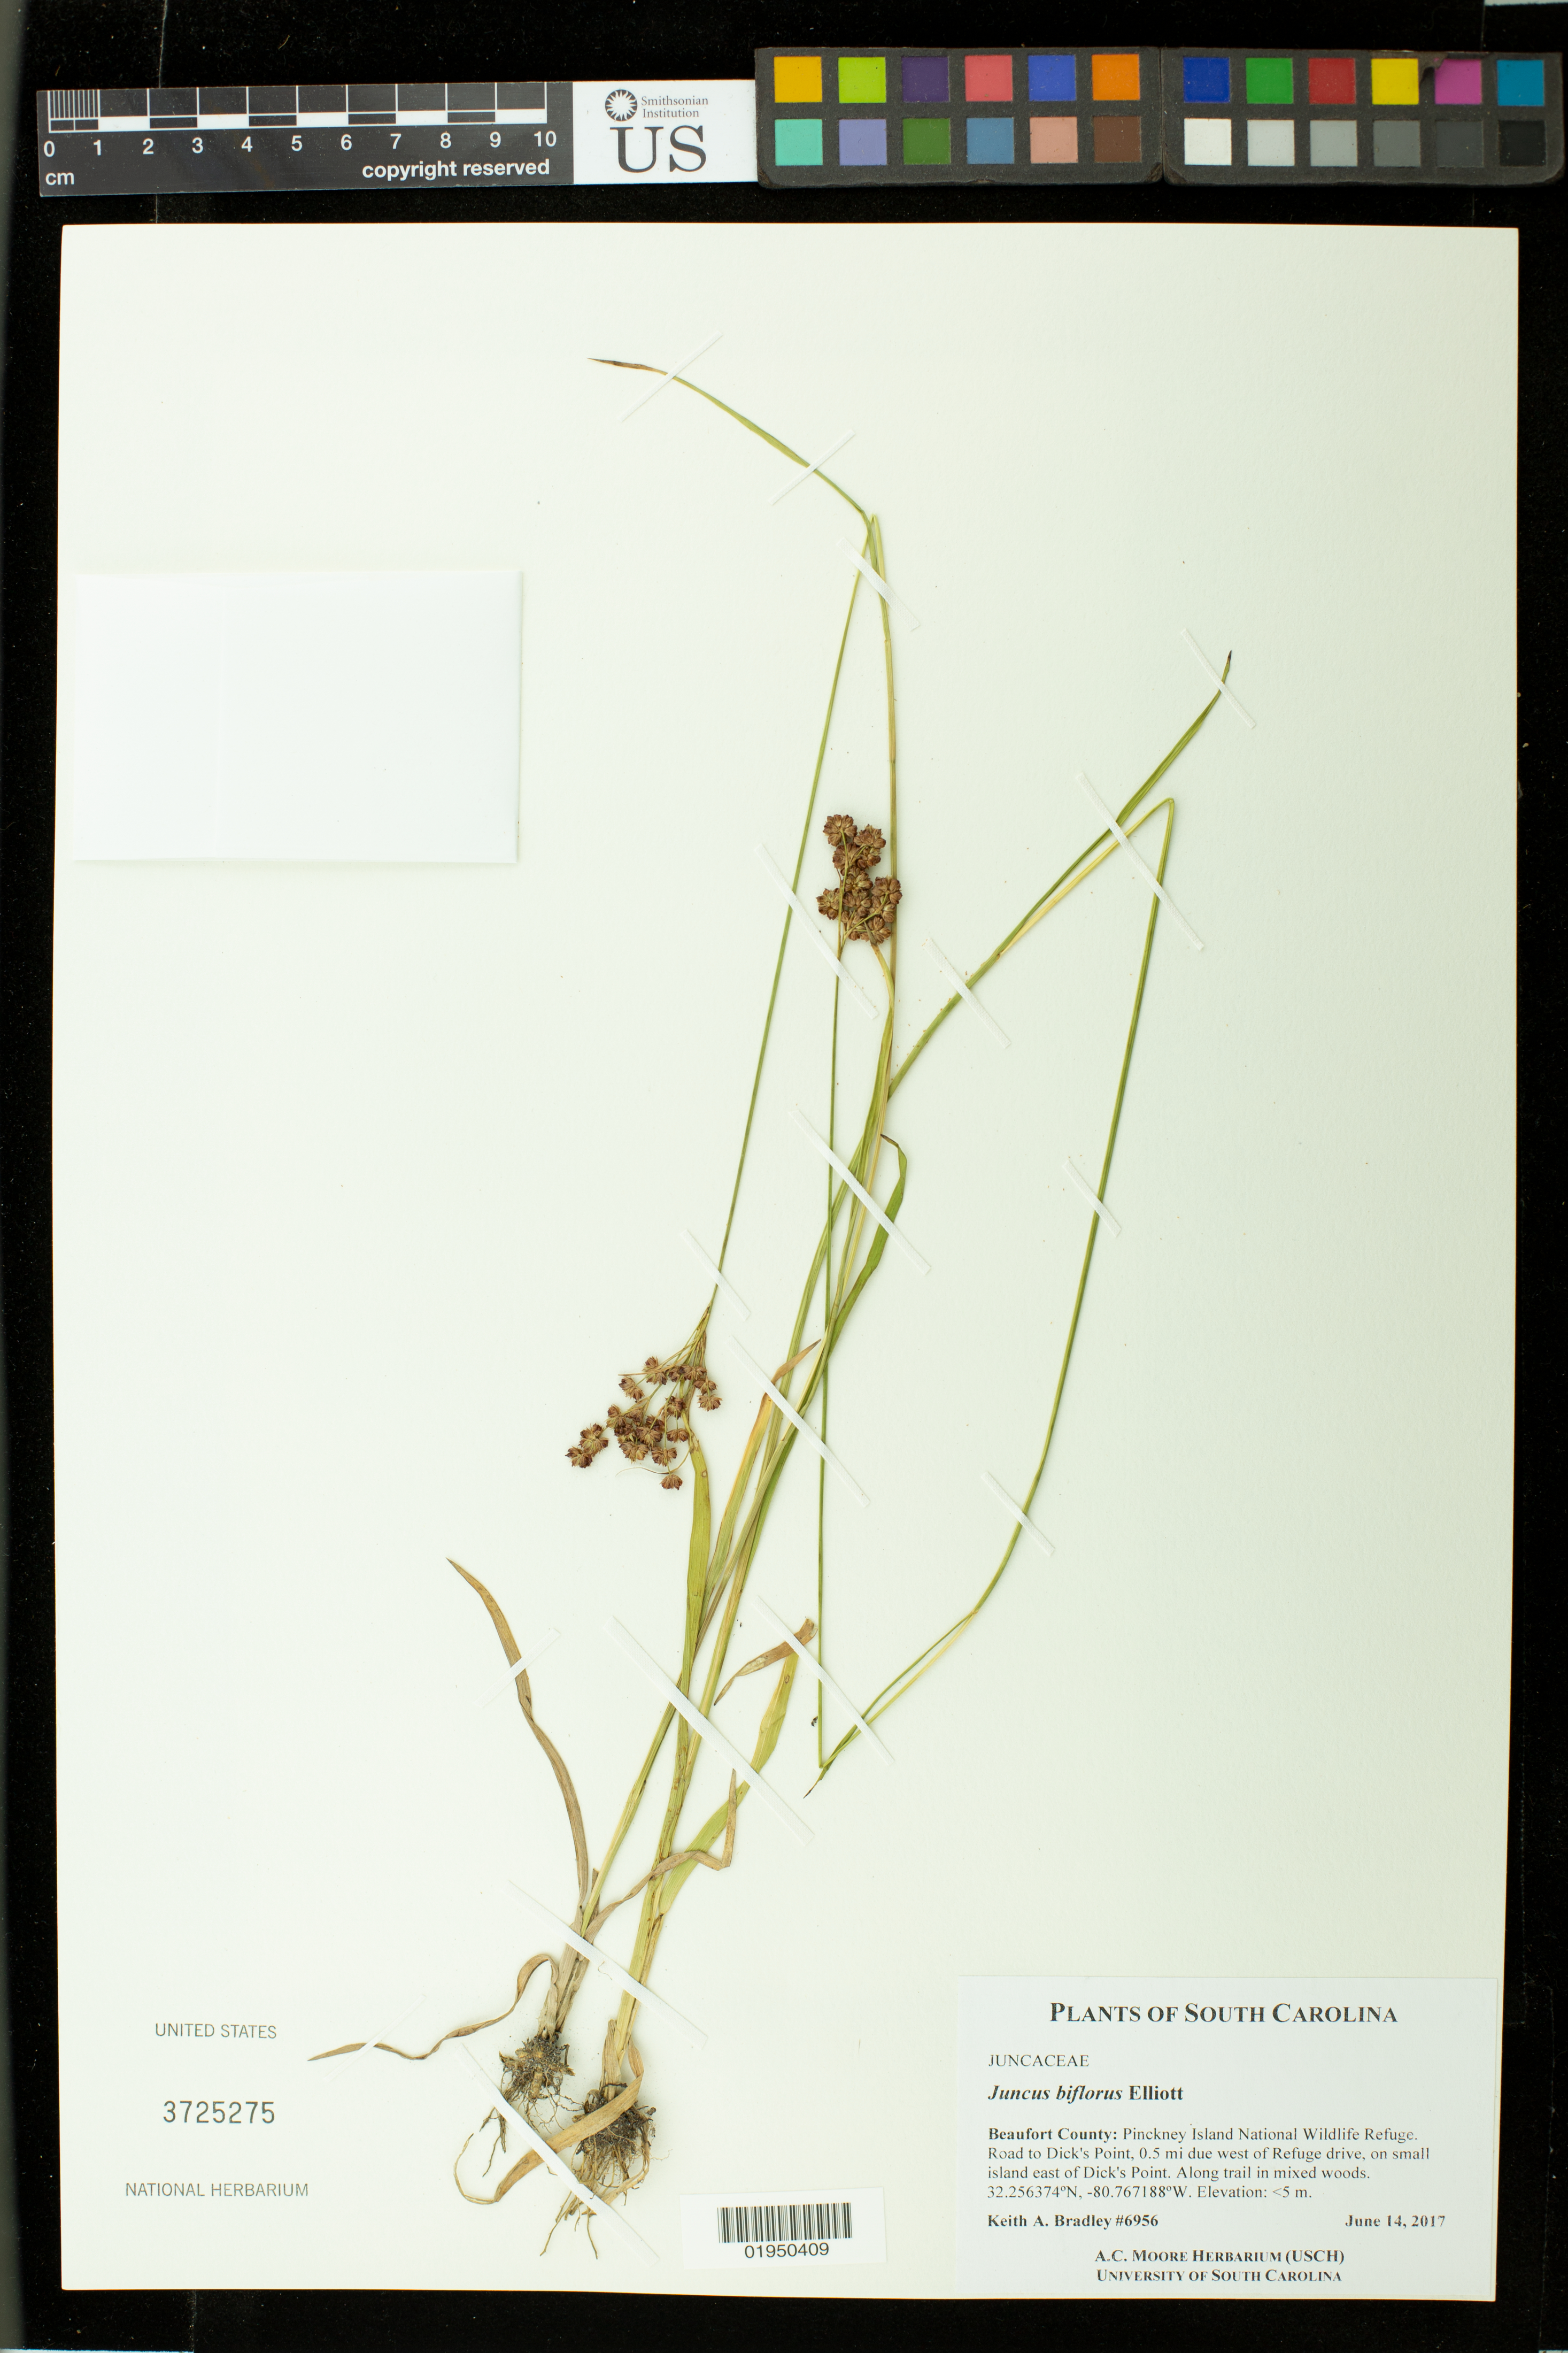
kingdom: Plantae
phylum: Tracheophyta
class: Liliopsida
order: Poales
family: Juncaceae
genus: Juncus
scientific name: Juncus biflorus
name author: Ell.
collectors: K. Bradley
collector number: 6956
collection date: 2017-06-14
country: United States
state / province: South Carolina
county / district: Beaufort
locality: Pinckney Island National Refuge. Road Dick's Point, 0.5 mi due west of Refuge drive, on small island east of Dick's Point Along trail in mixed woods.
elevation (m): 0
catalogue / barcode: US 3725275